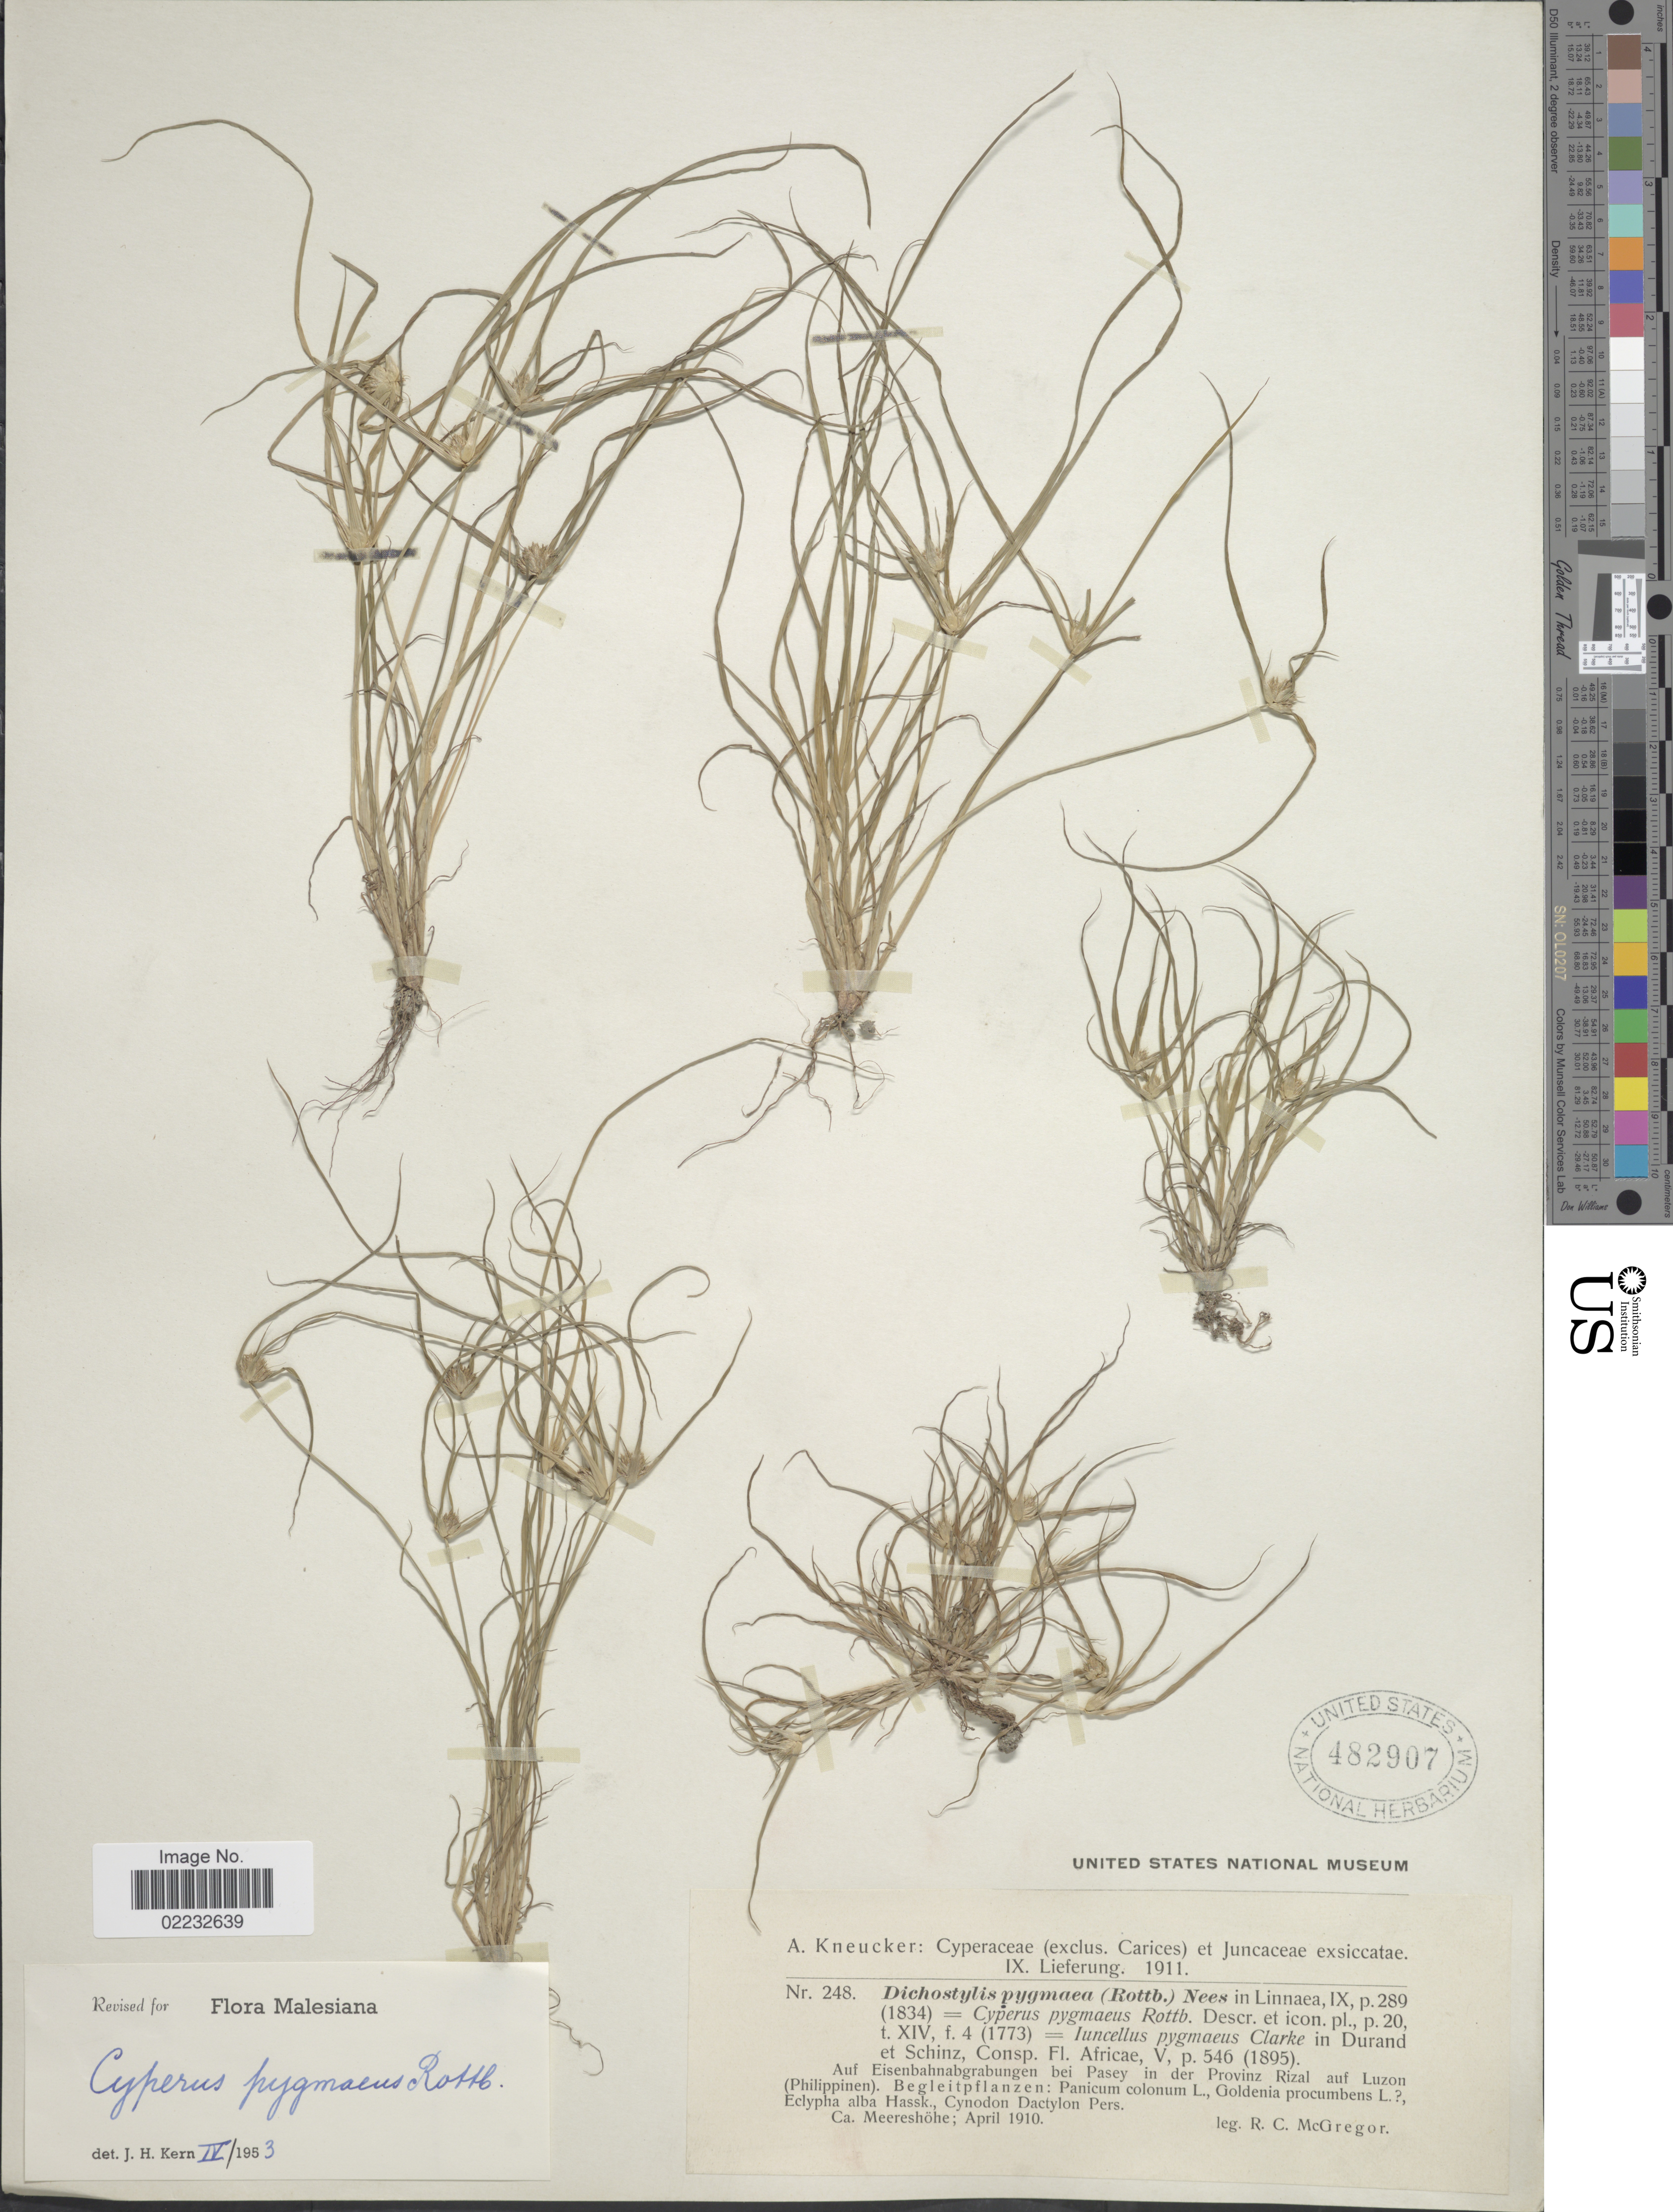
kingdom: Plantae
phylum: Tracheophyta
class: Liliopsida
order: Poales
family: Cyperaceae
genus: Cyperus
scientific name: Cyperus pygmaeus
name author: Rottb.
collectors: R. C. McGregor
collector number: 248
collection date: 1910-04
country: Philippines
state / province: Calabarzon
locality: Auf Eisenbahnagrabungen bei Pasey in der Provinz Rizal auf Luzon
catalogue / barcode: US 482907